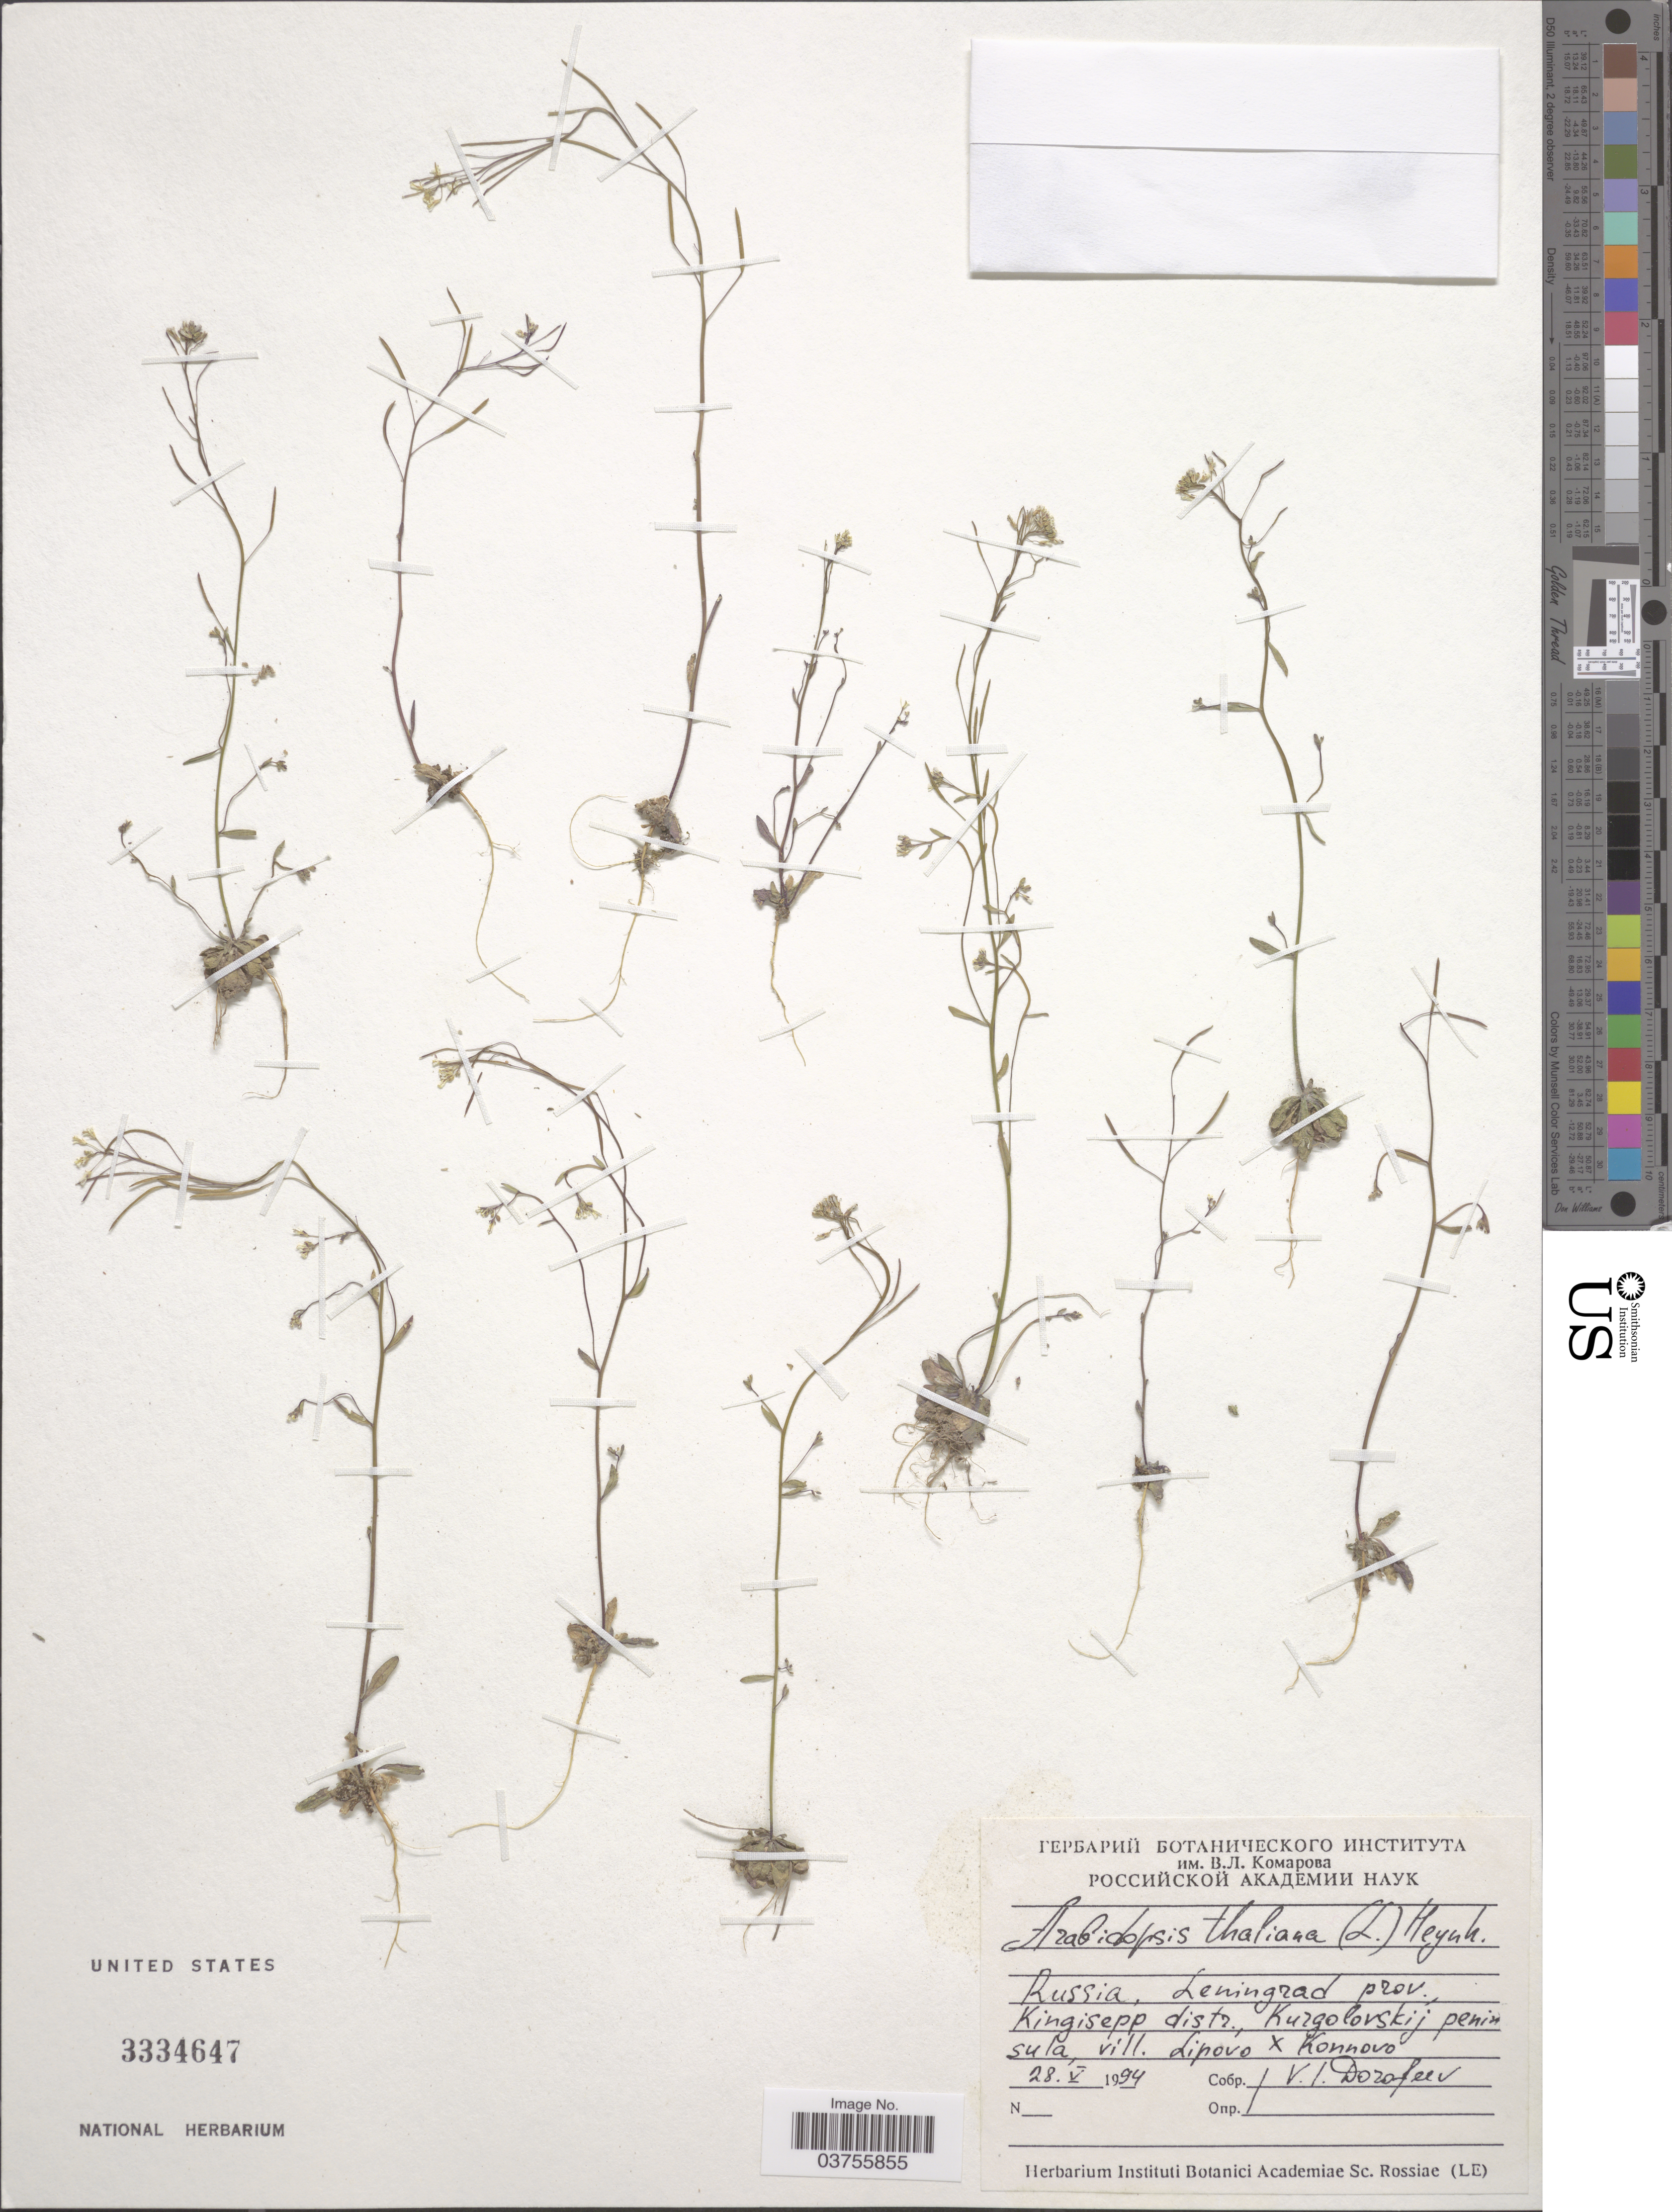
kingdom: Plantae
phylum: Tracheophyta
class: Magnoliopsida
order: Brassicales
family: Brassicaceae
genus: Arabidopsis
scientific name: Arabidopsis thaliana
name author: (L.) Heynh.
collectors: V. Dorofeev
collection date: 1994-05-28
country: Russian Federation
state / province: Leningrad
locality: Kingisepp distr., Kurgolovskij peninsula, vill. Lipovo and Konnovo.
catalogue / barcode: US 3334647